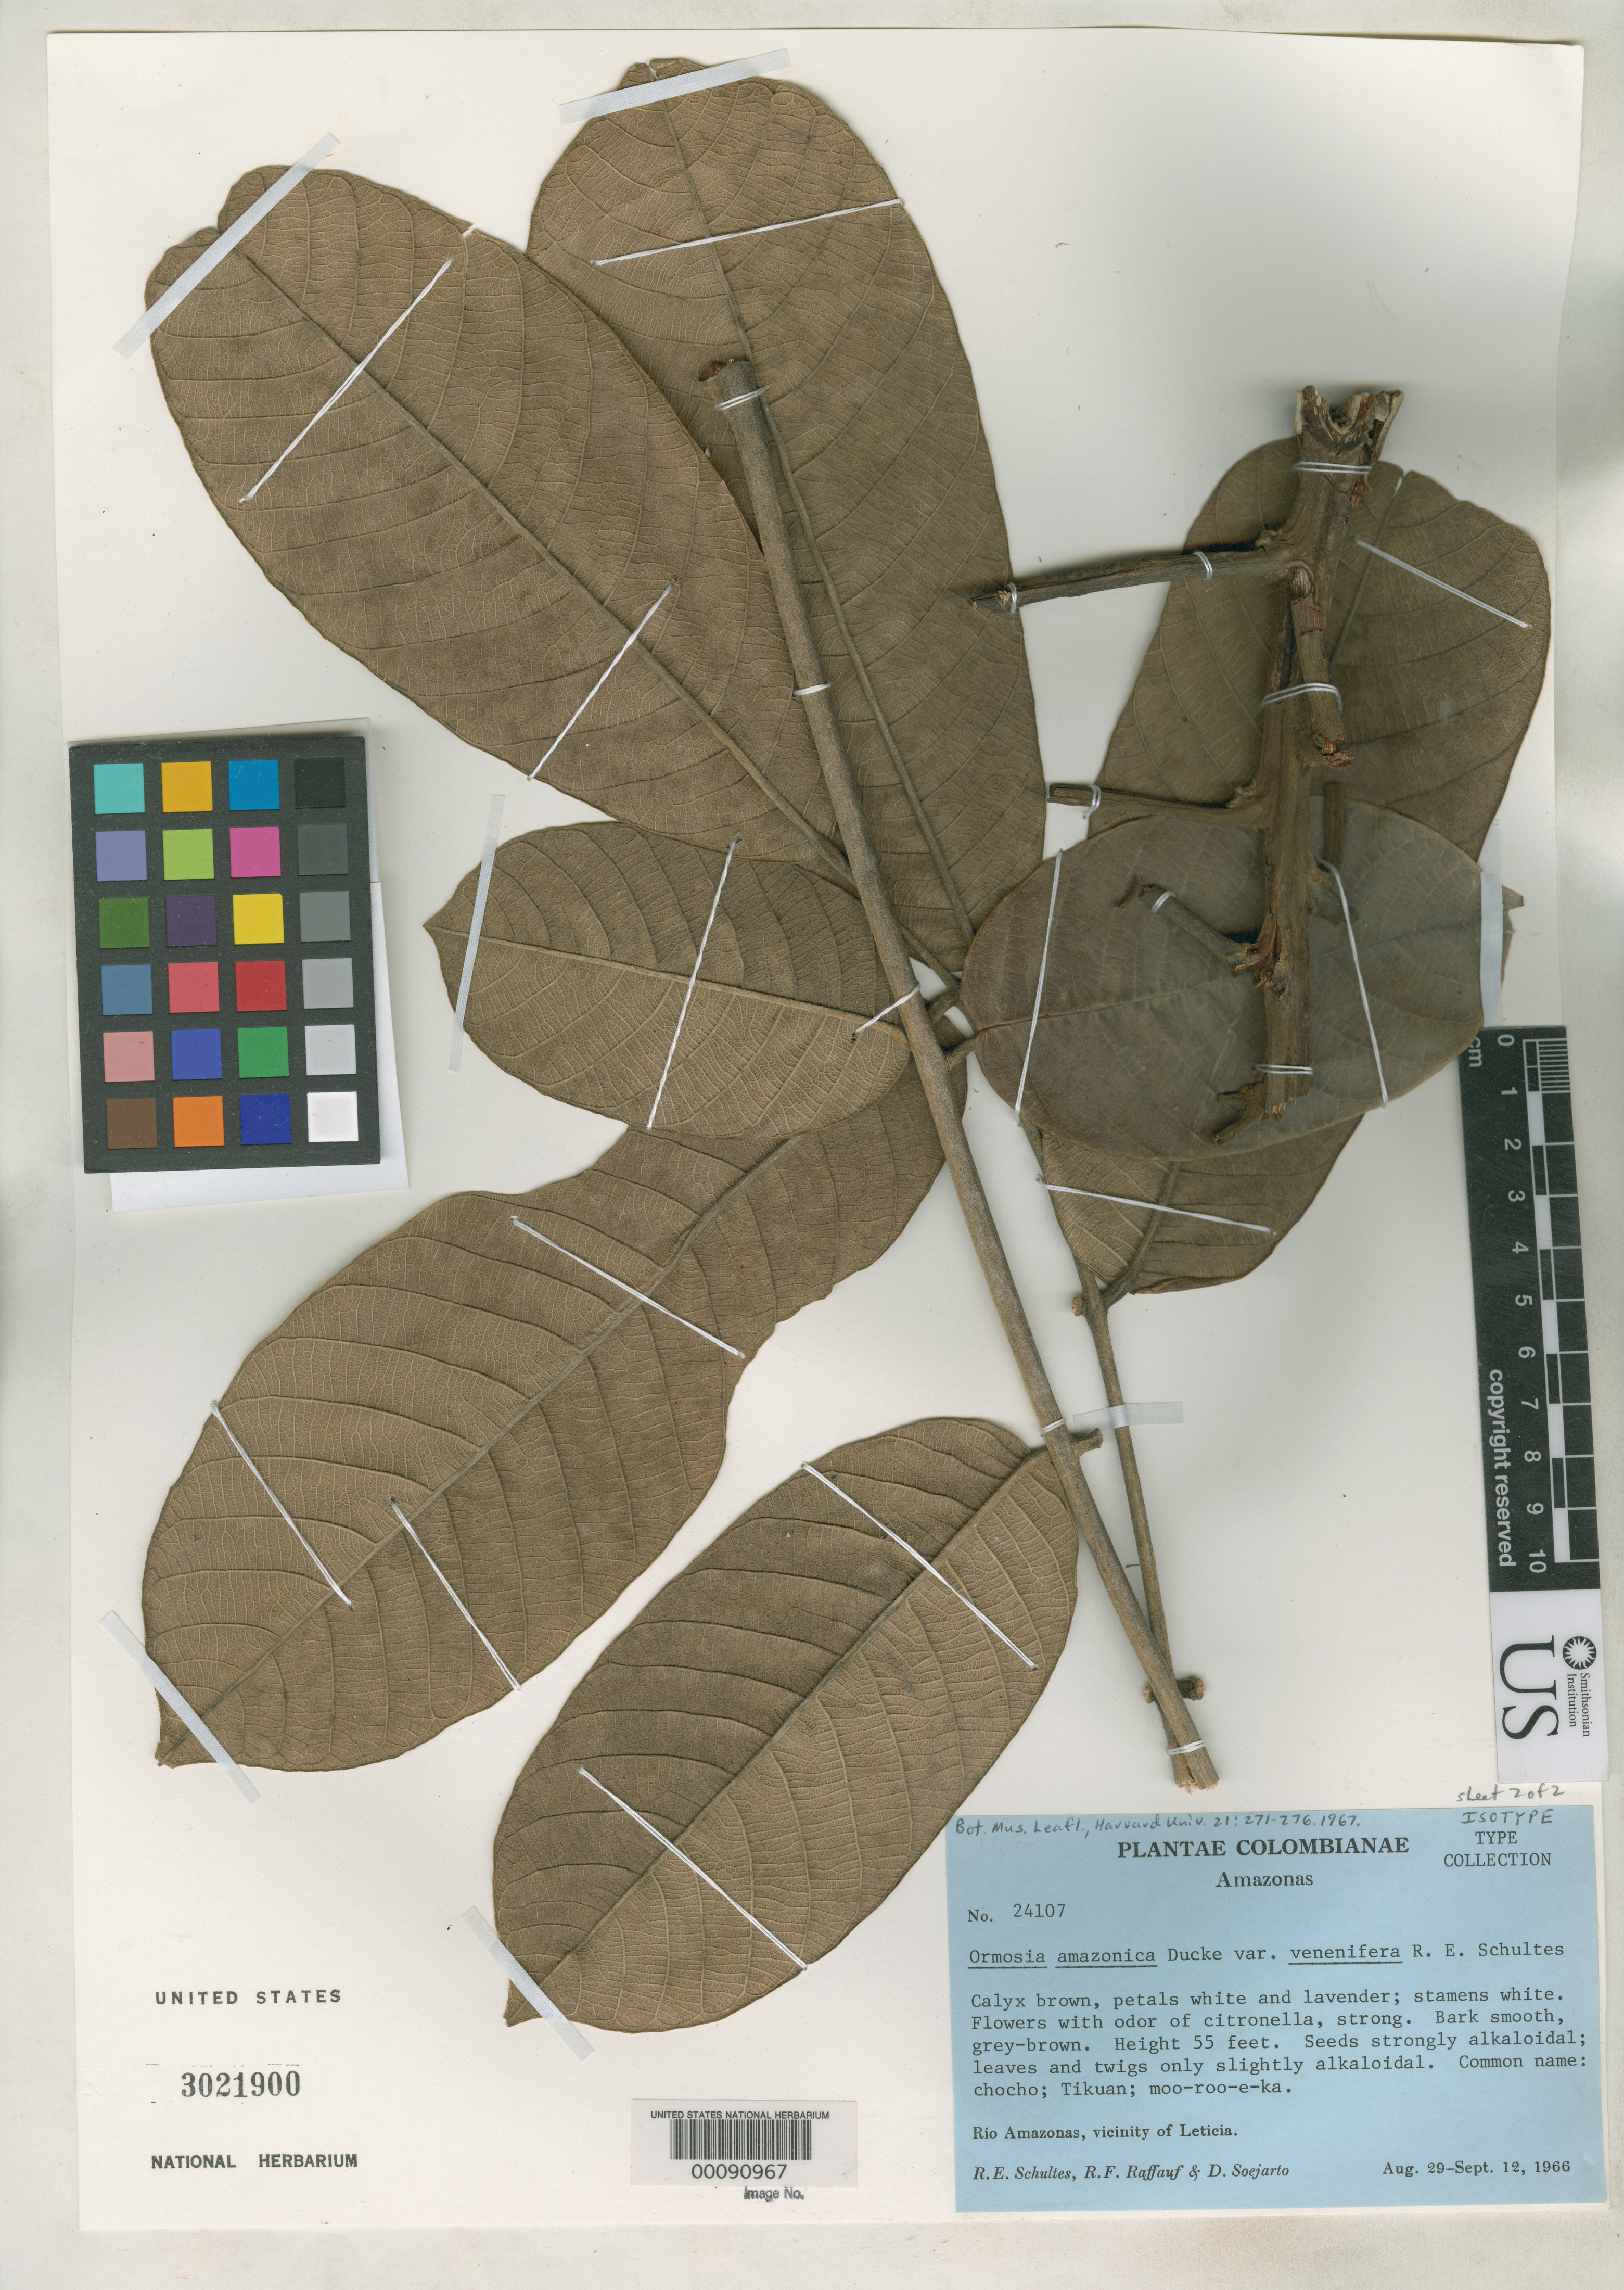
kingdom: Plantae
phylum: Tracheophyta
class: Magnoliopsida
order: Fabales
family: Fabaceae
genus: Ormosia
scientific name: Ormosia amazonica var. venenifera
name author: R.E. Schult.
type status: Isotype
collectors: R. E. Schultes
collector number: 24107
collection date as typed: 29 Aug 1966 to 12 Sep 1966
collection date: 1966-08-29/1966-09-12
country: Colombia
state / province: Amazônas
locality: Rio Amazonas, vicinity of Leticia.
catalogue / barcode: US 3021900